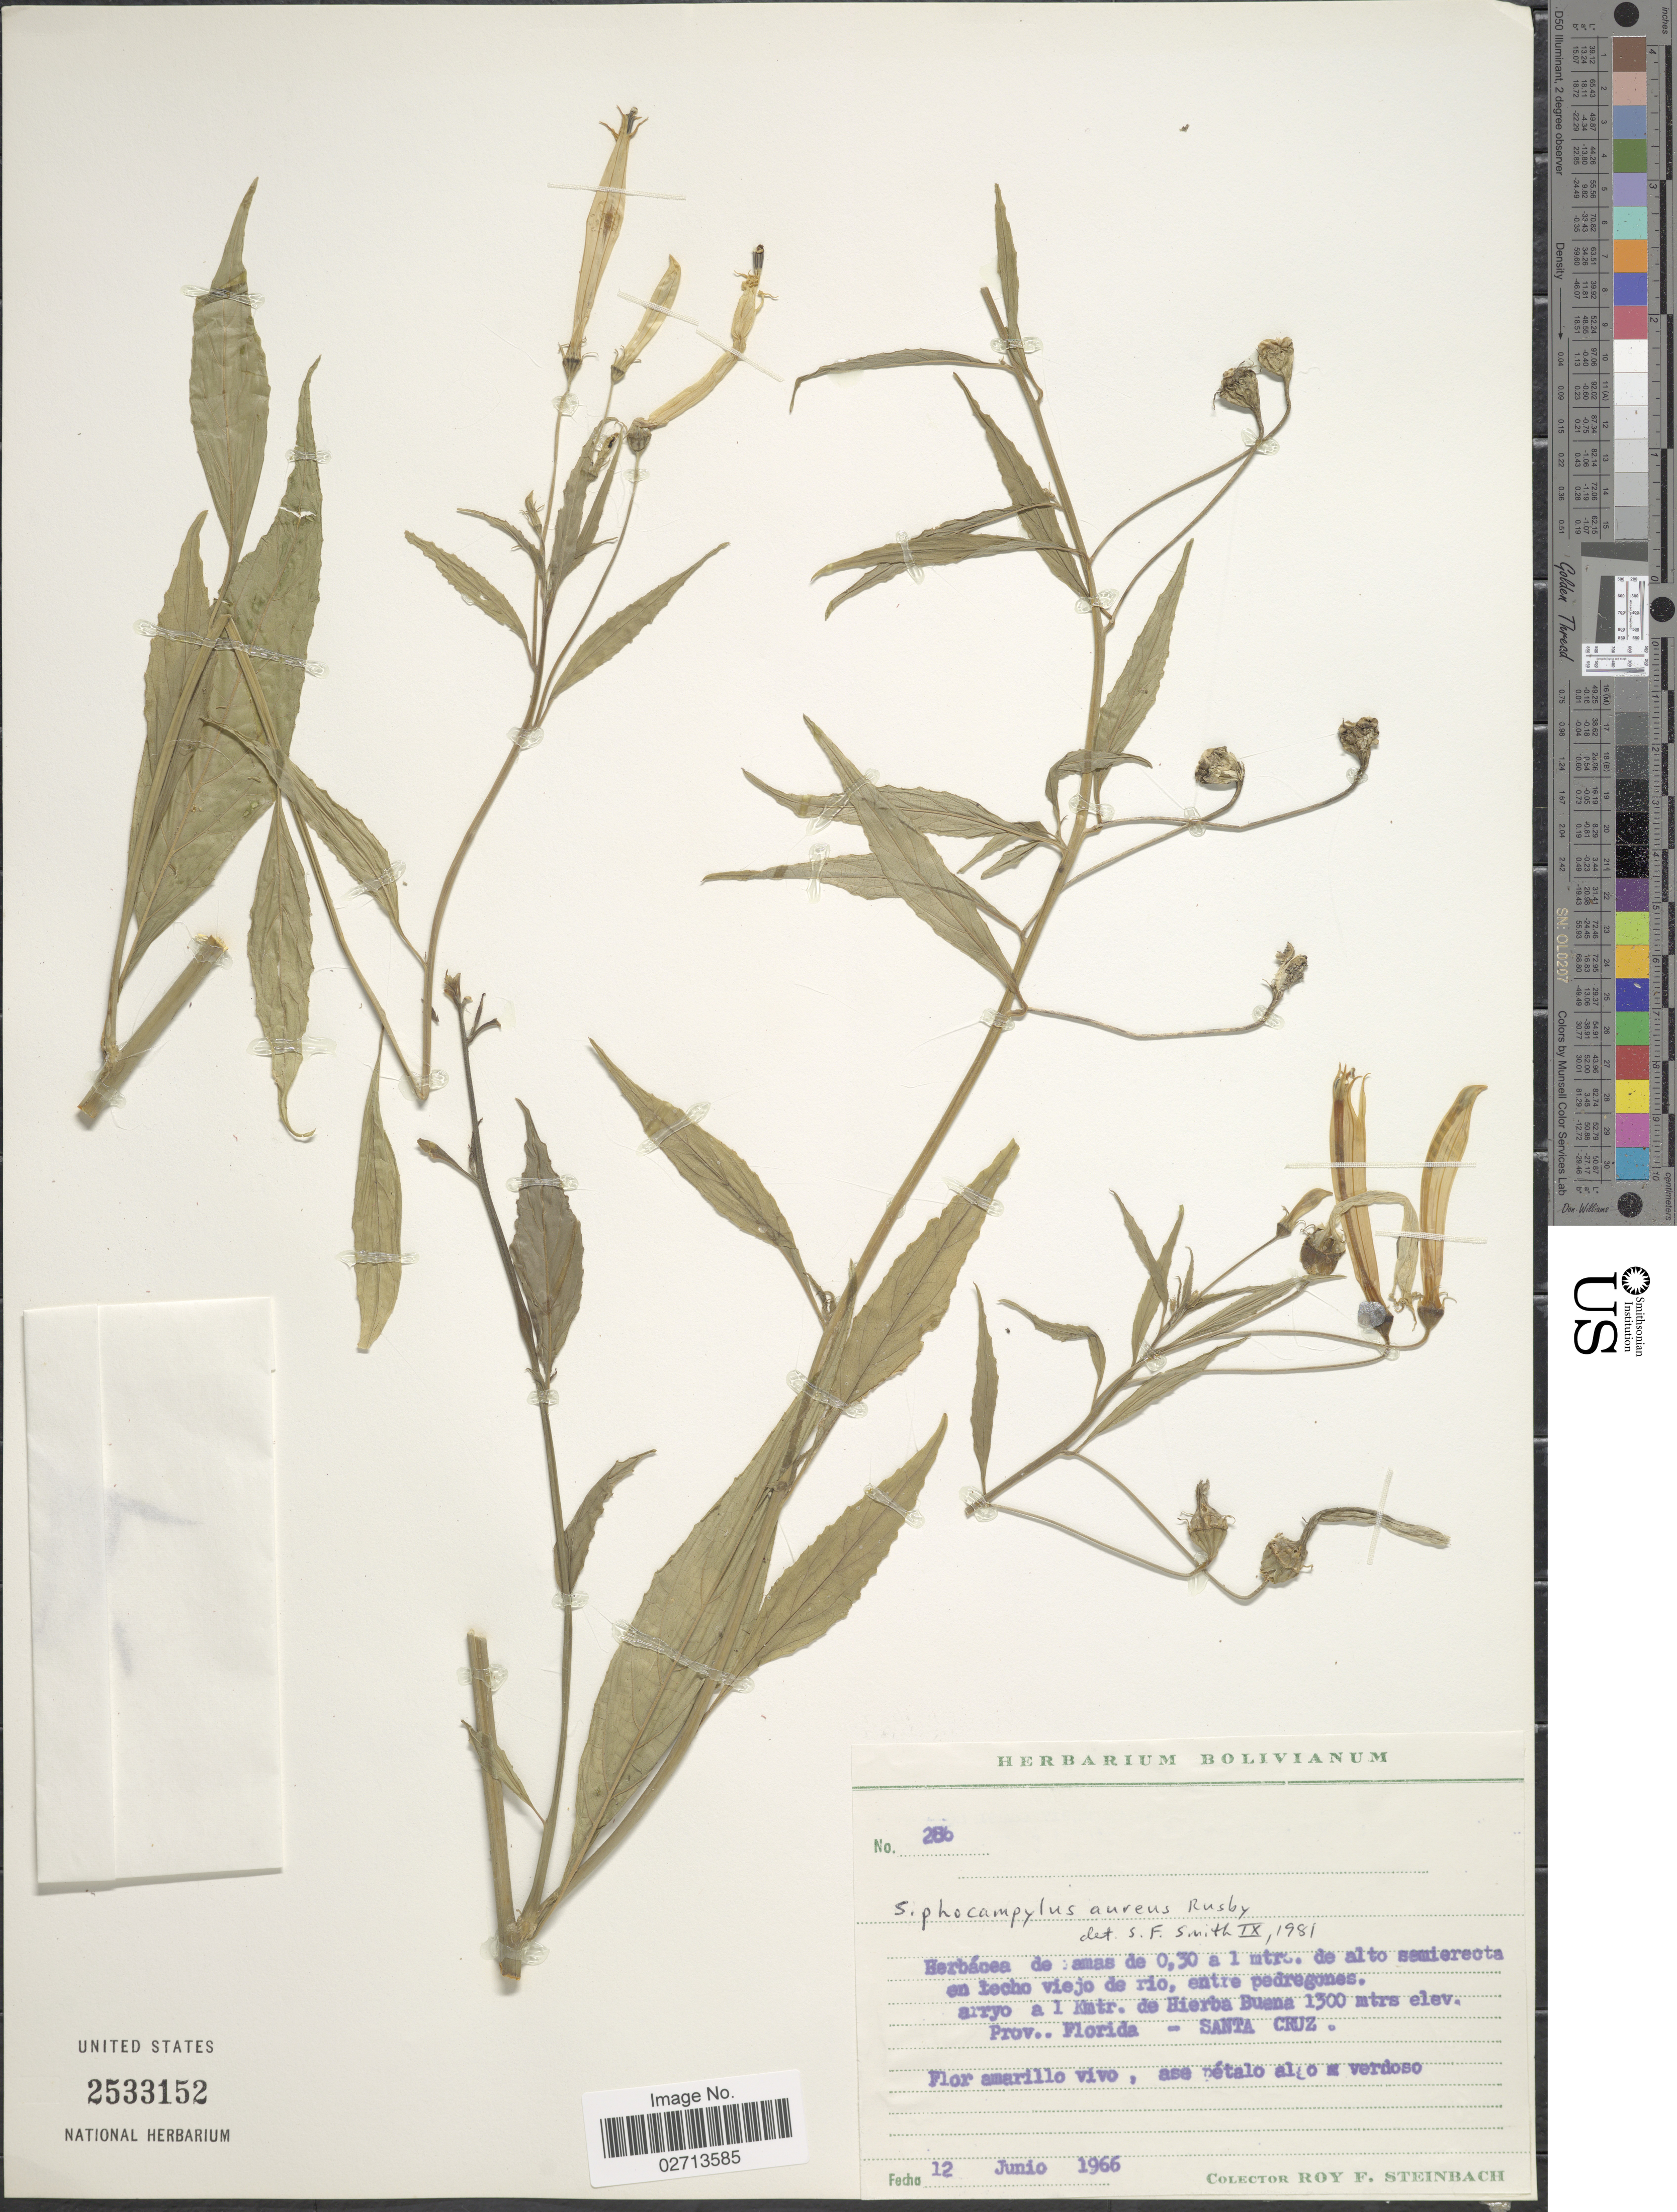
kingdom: Plantae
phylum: Tracheophyta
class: Magnoliopsida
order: Asterales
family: Campanulaceae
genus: Siphocampylus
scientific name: Siphocampylus aureus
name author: Rusby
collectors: R. F. Steinbach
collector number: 286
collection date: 1966-06-12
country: Bolivia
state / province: Santa Cruz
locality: Lecho Viejo de rio, entre pedregones, arroyo a 1 Kmtr de Hierba Buena. Prov. Florida.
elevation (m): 1300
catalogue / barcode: US 2533152